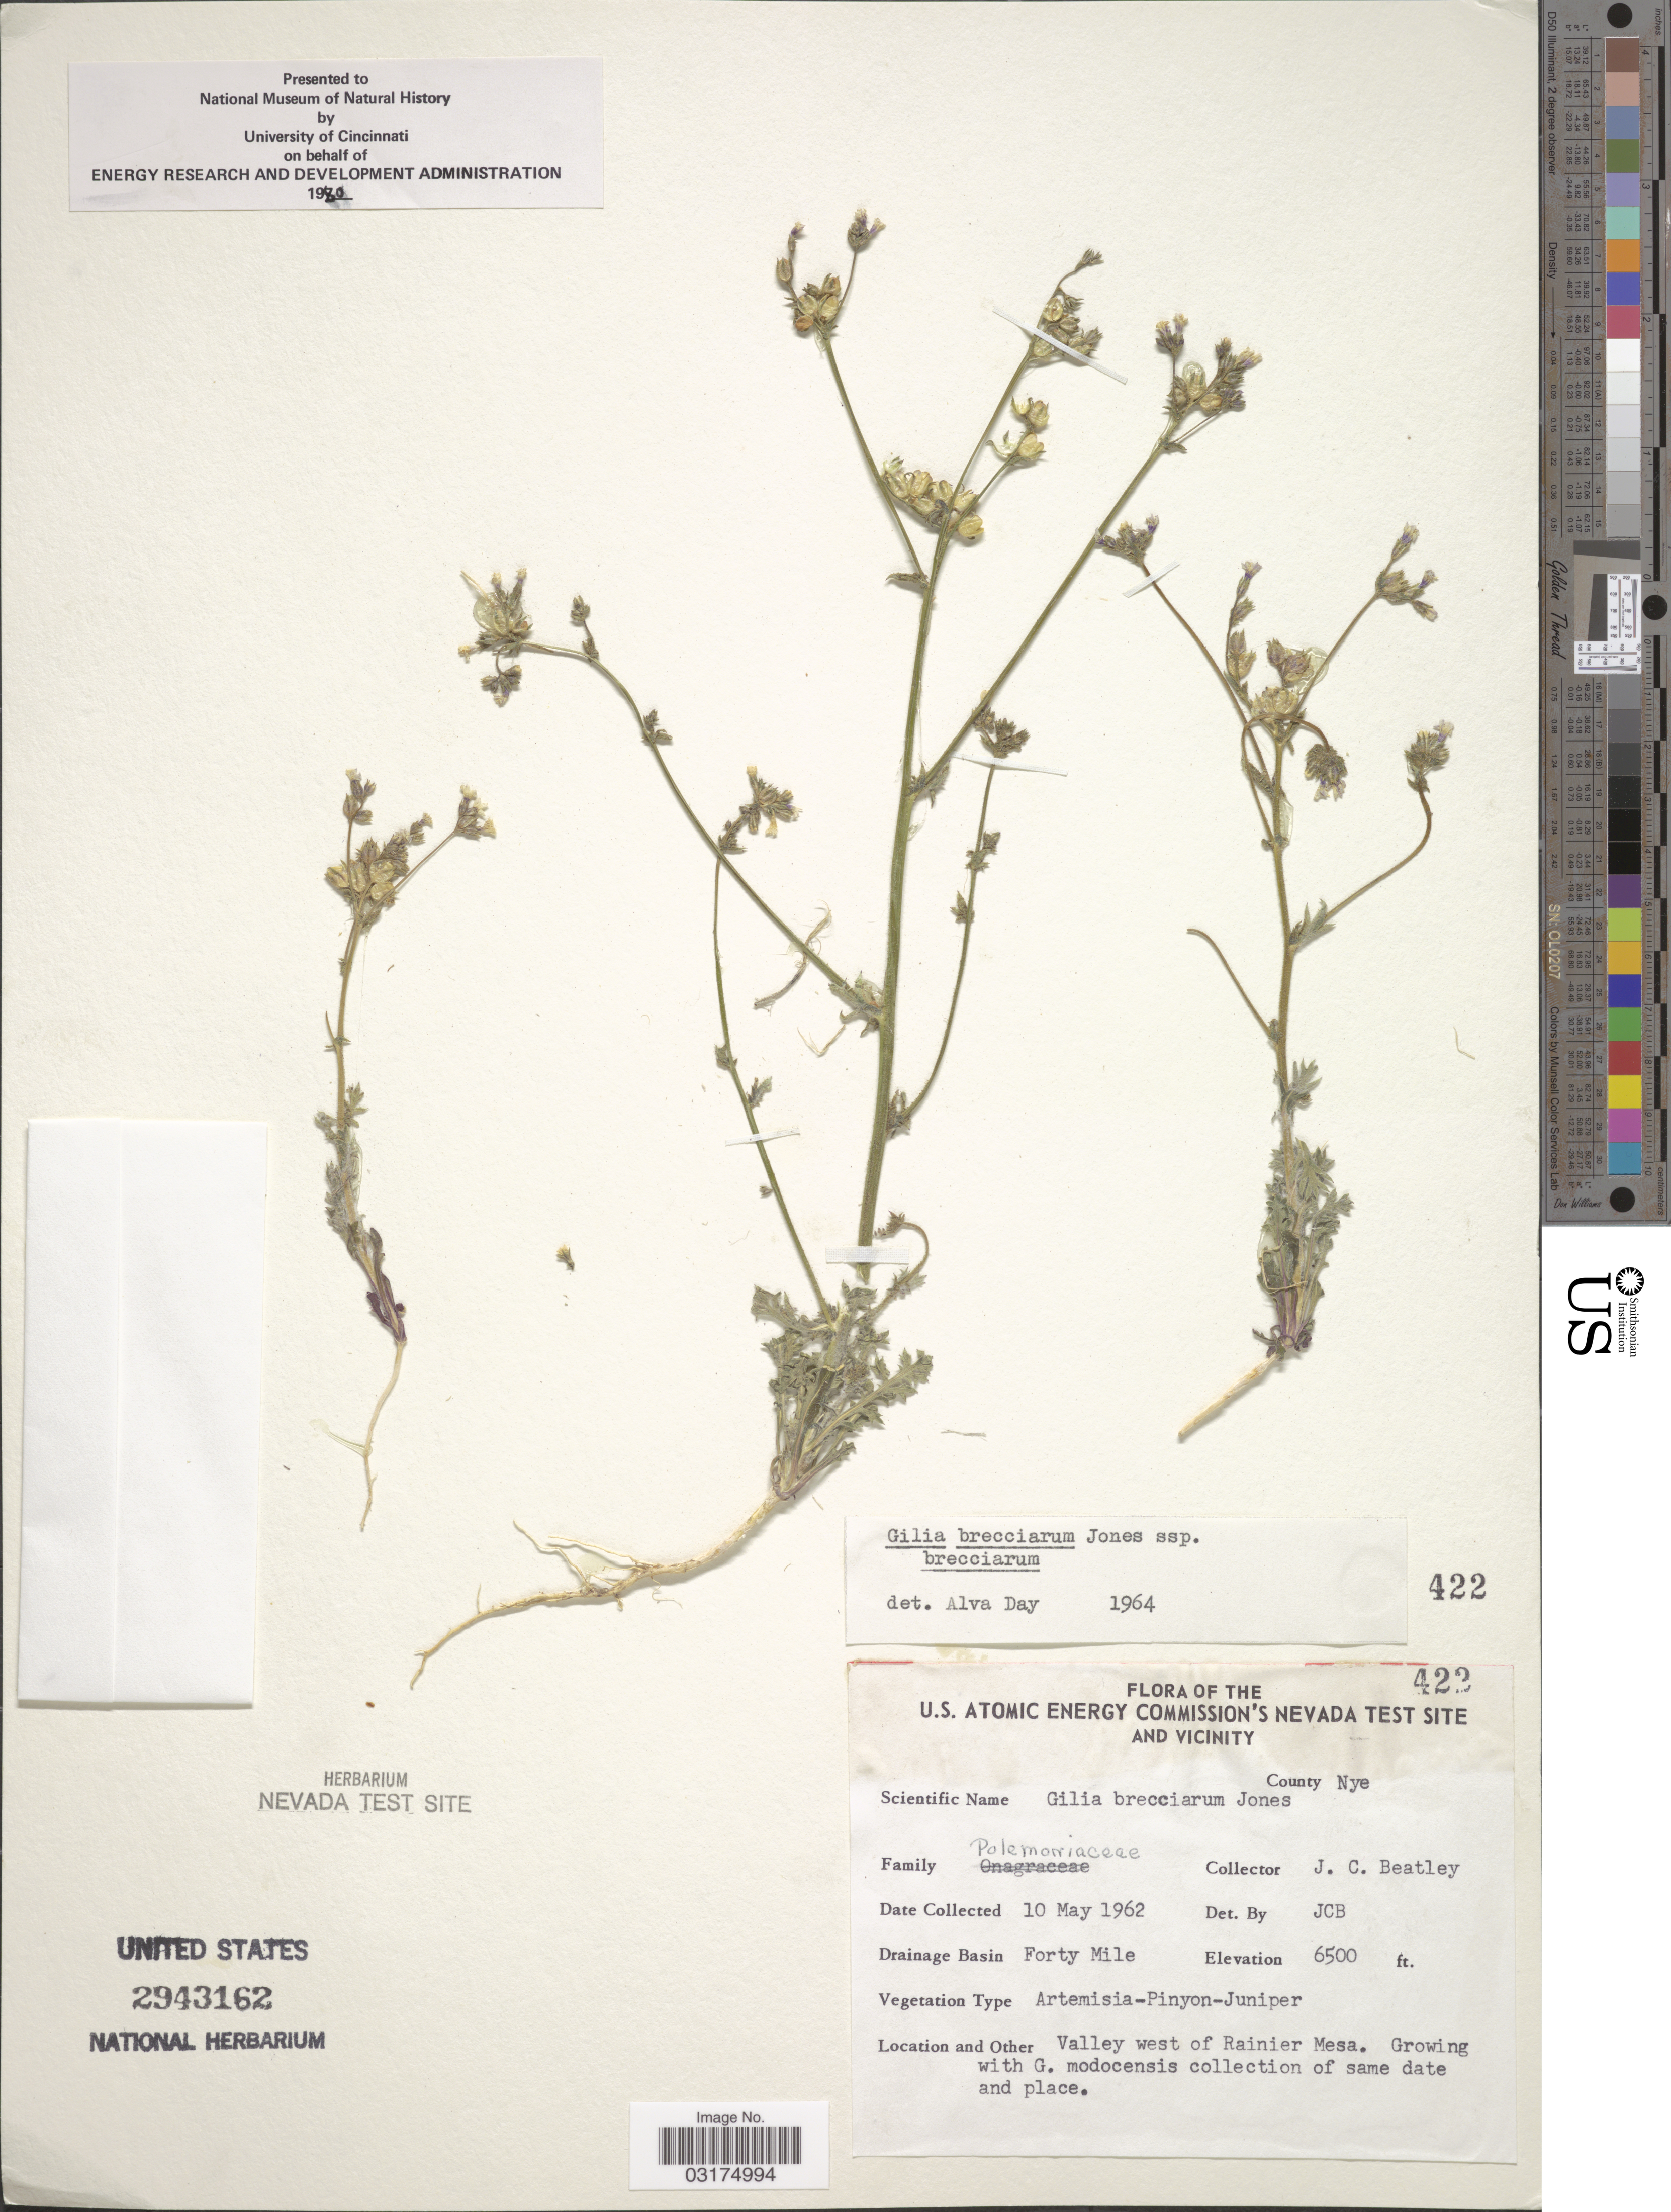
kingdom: Plantae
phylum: Tracheophyta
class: Magnoliopsida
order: Ericales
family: Polemoniaceae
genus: Gilia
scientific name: Gilia brecciarum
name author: M.E. Jones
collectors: J. C. Beatley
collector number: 422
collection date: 1962-05-10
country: United States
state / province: Nevada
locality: The U. S. Atomic Energy Commission's Nevada Test Site and Vicinity. County Nye. Drainage Basin Forty Mile. Valley west of Rainier Mesa.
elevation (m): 1981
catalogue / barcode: US 2943162